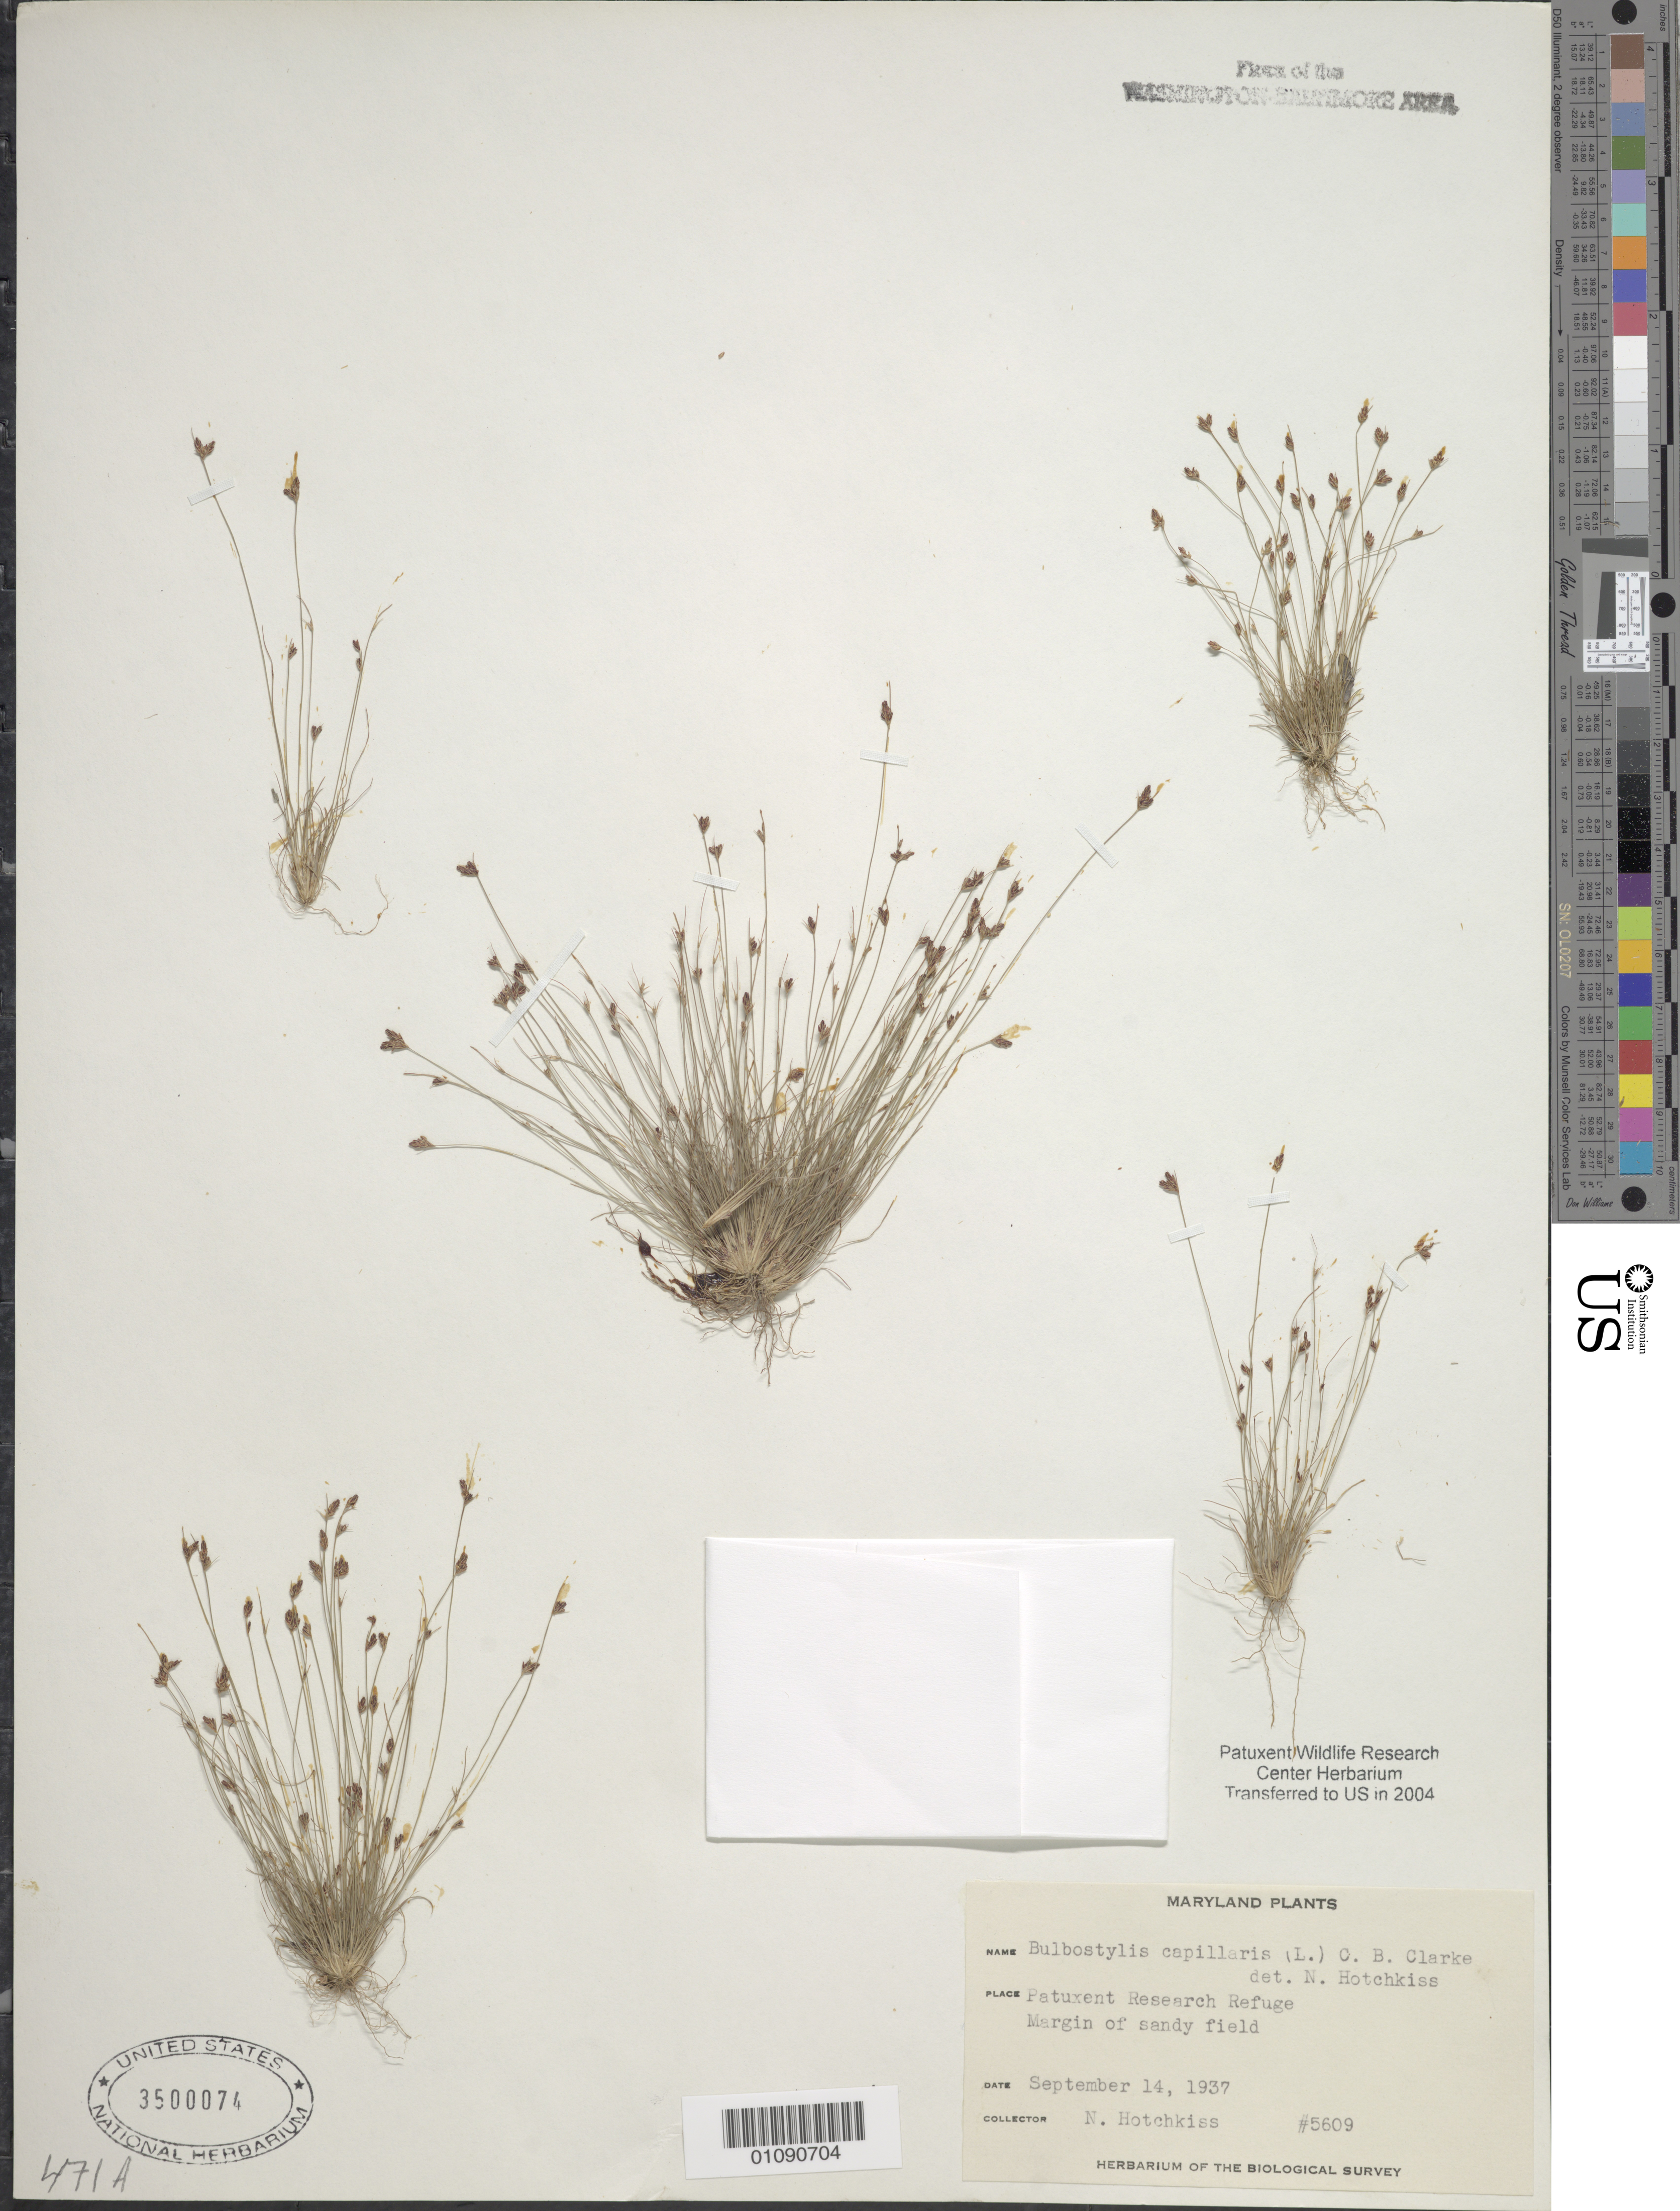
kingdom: Plantae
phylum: Tracheophyta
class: Liliopsida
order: Poales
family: Cyperaceae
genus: Bulbostylis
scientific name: Bulbostylis capillaris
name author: (L.) Kunth ex C.B. Clarke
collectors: N. Hotchkiss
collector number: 5609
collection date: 1937-09-14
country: United States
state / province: Maryland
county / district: Prince George's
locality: Patuxent Wildlife Refuge.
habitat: Margin of a sandy field.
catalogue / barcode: US 3500074